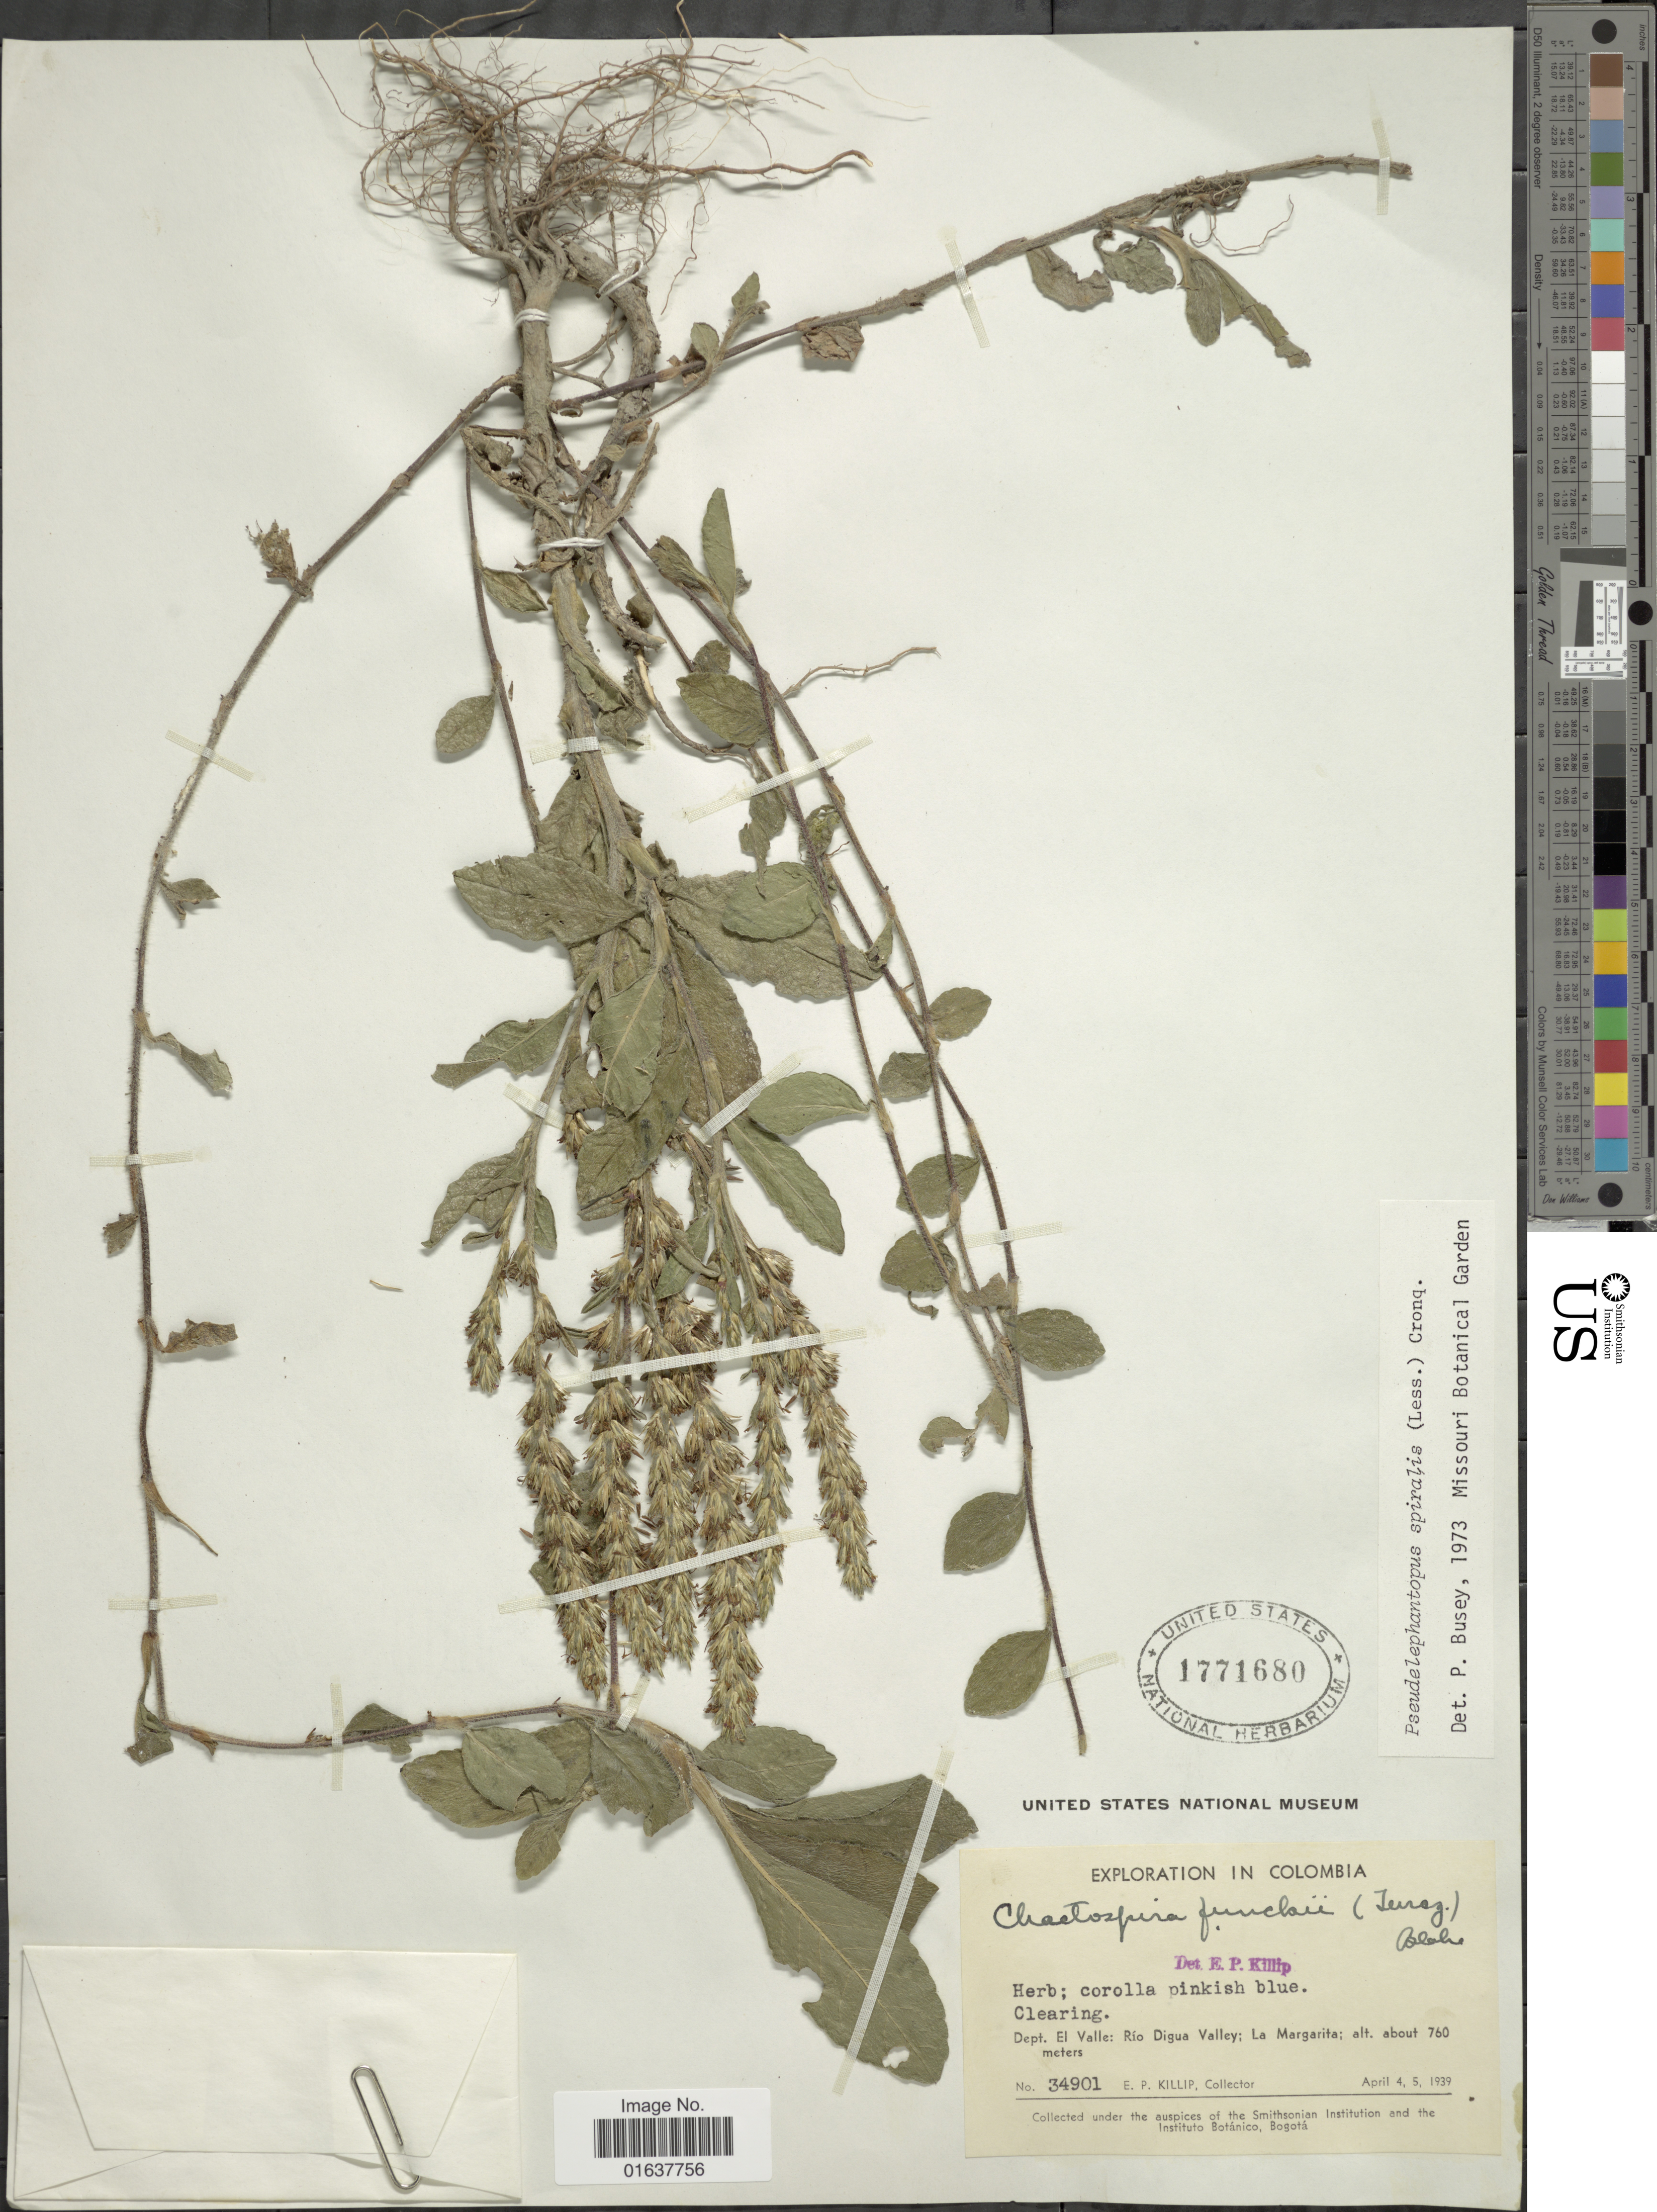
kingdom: Plantae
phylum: Tracheophyta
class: Magnoliopsida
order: Asterales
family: Asteraceae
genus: Pseudelephantopus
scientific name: Pseudelephantopus spiralis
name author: (Less.) Cronquist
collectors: E. P. Killip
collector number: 34901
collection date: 1939-04-04/1939-04-05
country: Colombia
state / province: Valle del Cauca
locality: Dept. El Valle: Rio Digua Valley: La Margarita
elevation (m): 760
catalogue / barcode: US 1771680